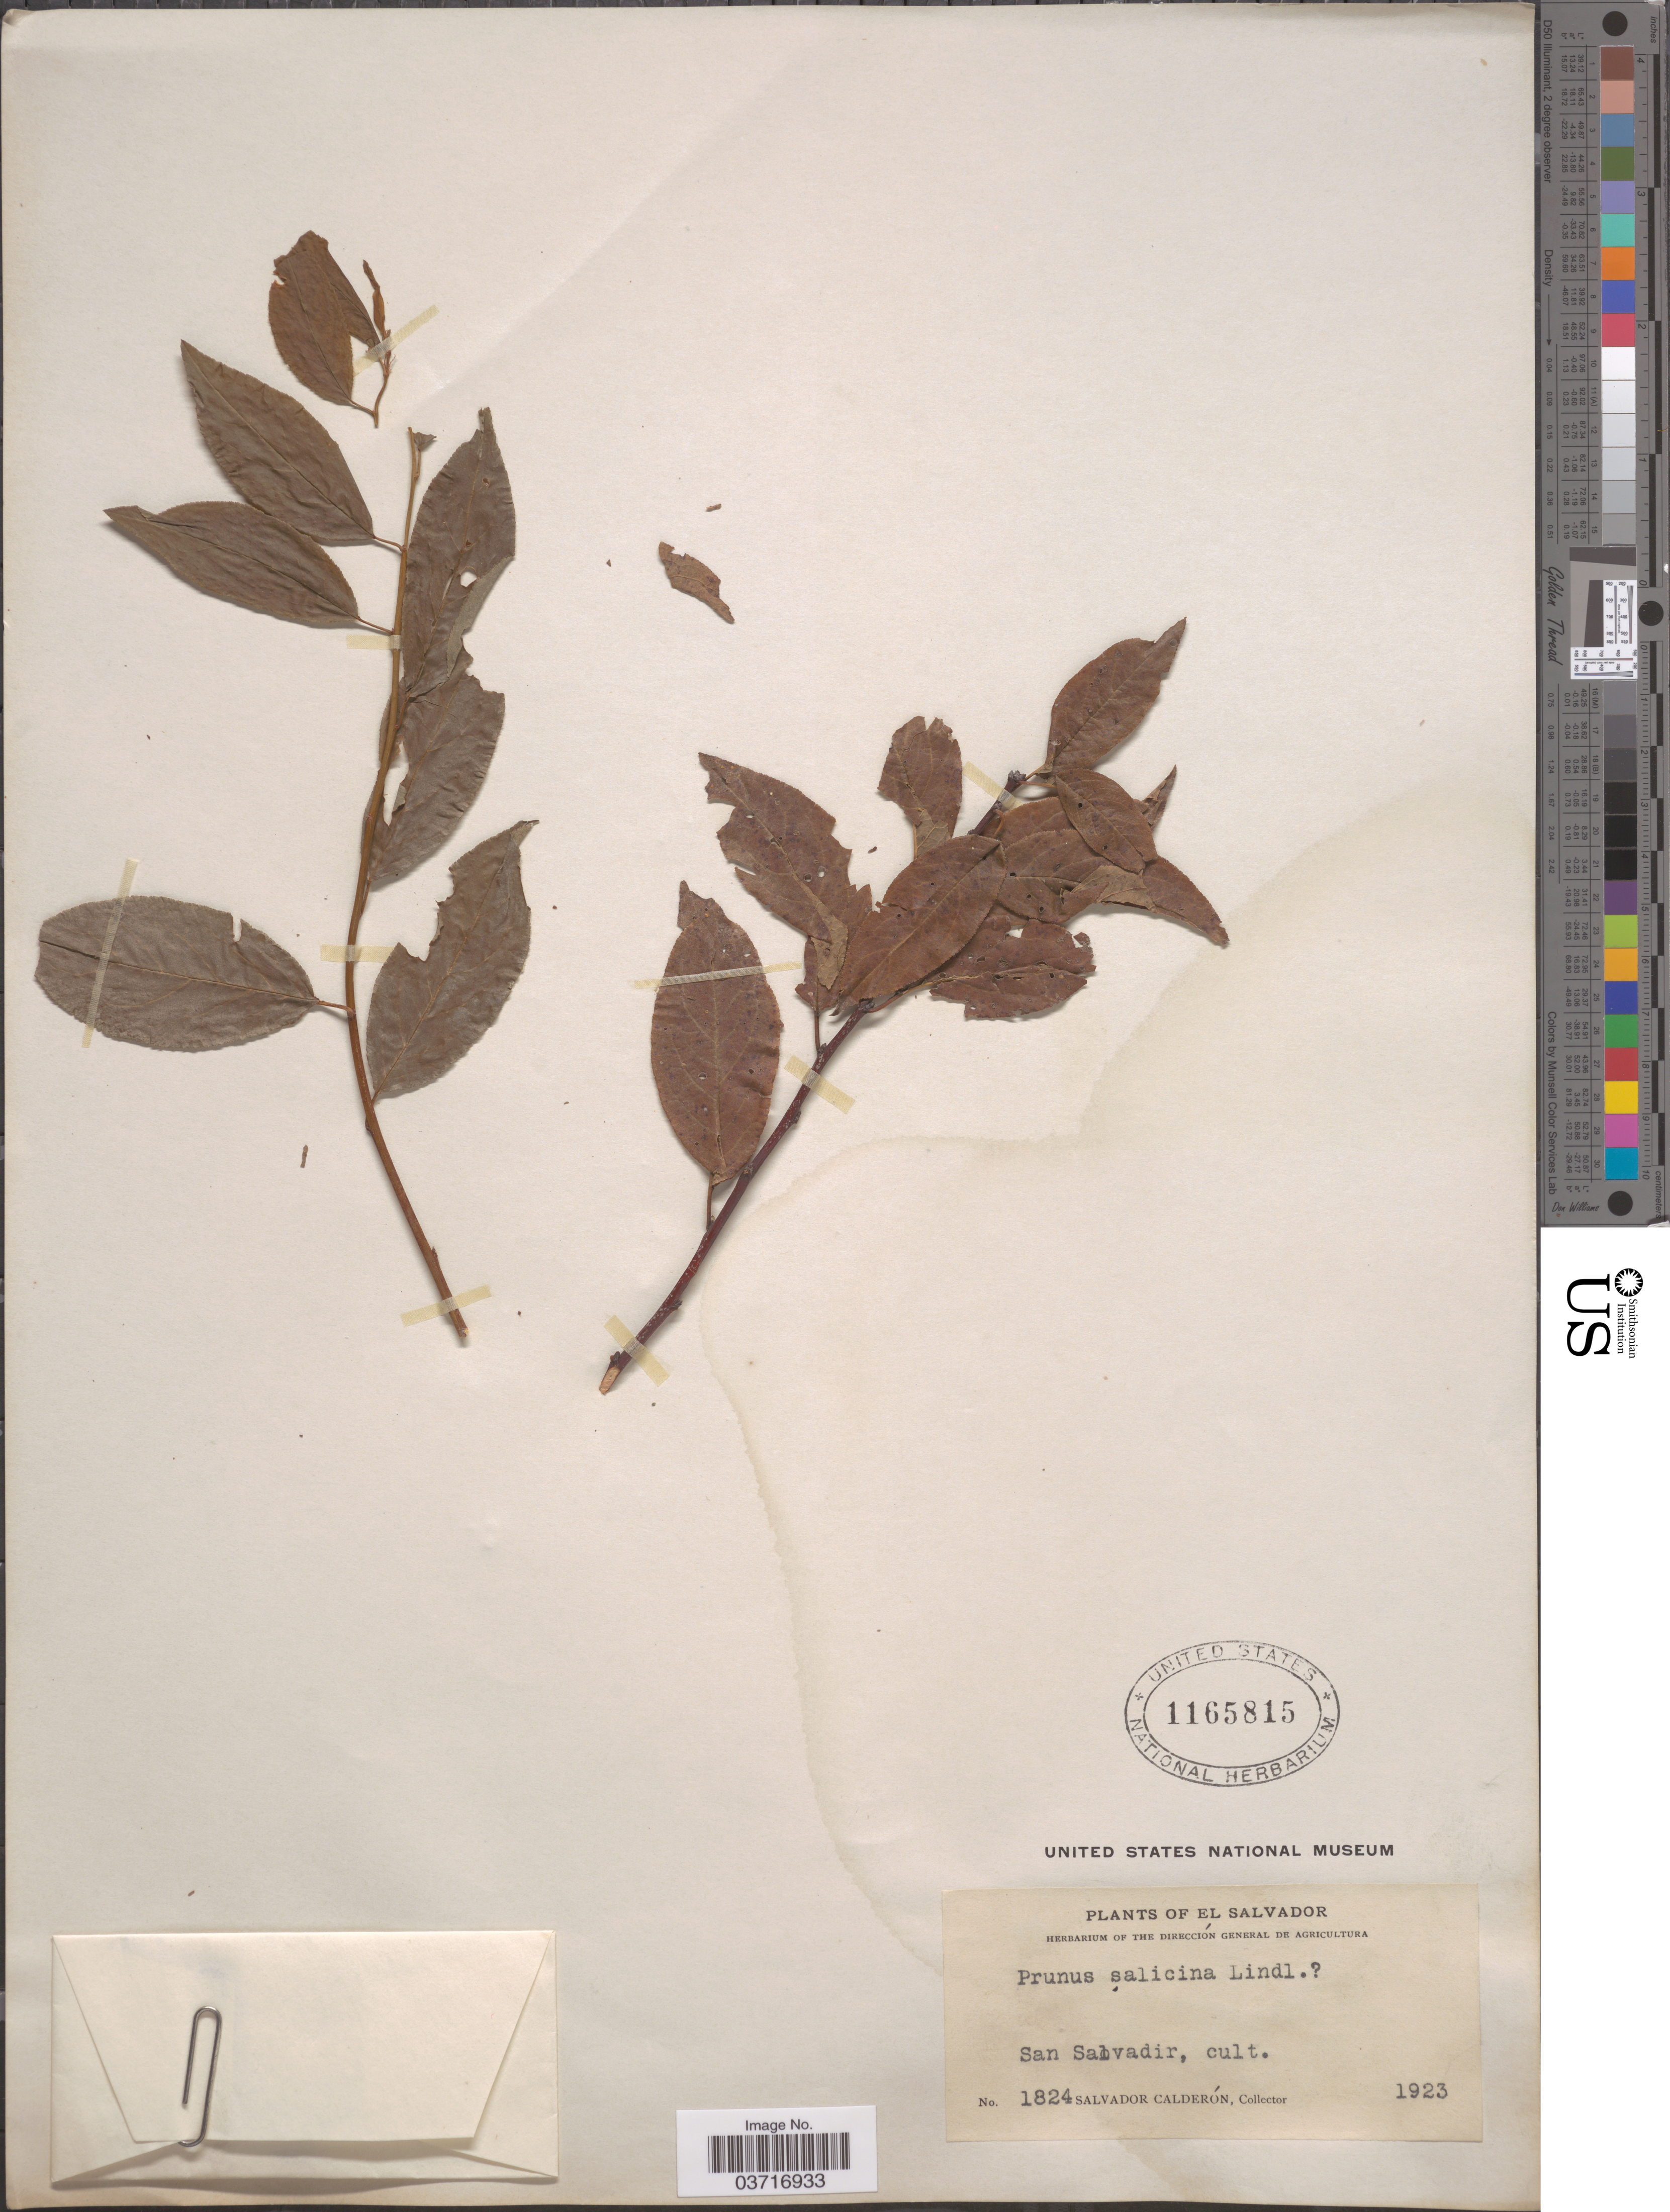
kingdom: Plantae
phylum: Tracheophyta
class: Magnoliopsida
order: Rosales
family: Rosaceae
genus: Prunus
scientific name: Prunus salicina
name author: Lindl.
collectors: S. Calderón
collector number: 1824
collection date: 1923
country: El Salvador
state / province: San Salvador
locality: San Salvadir.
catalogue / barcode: US 1165815